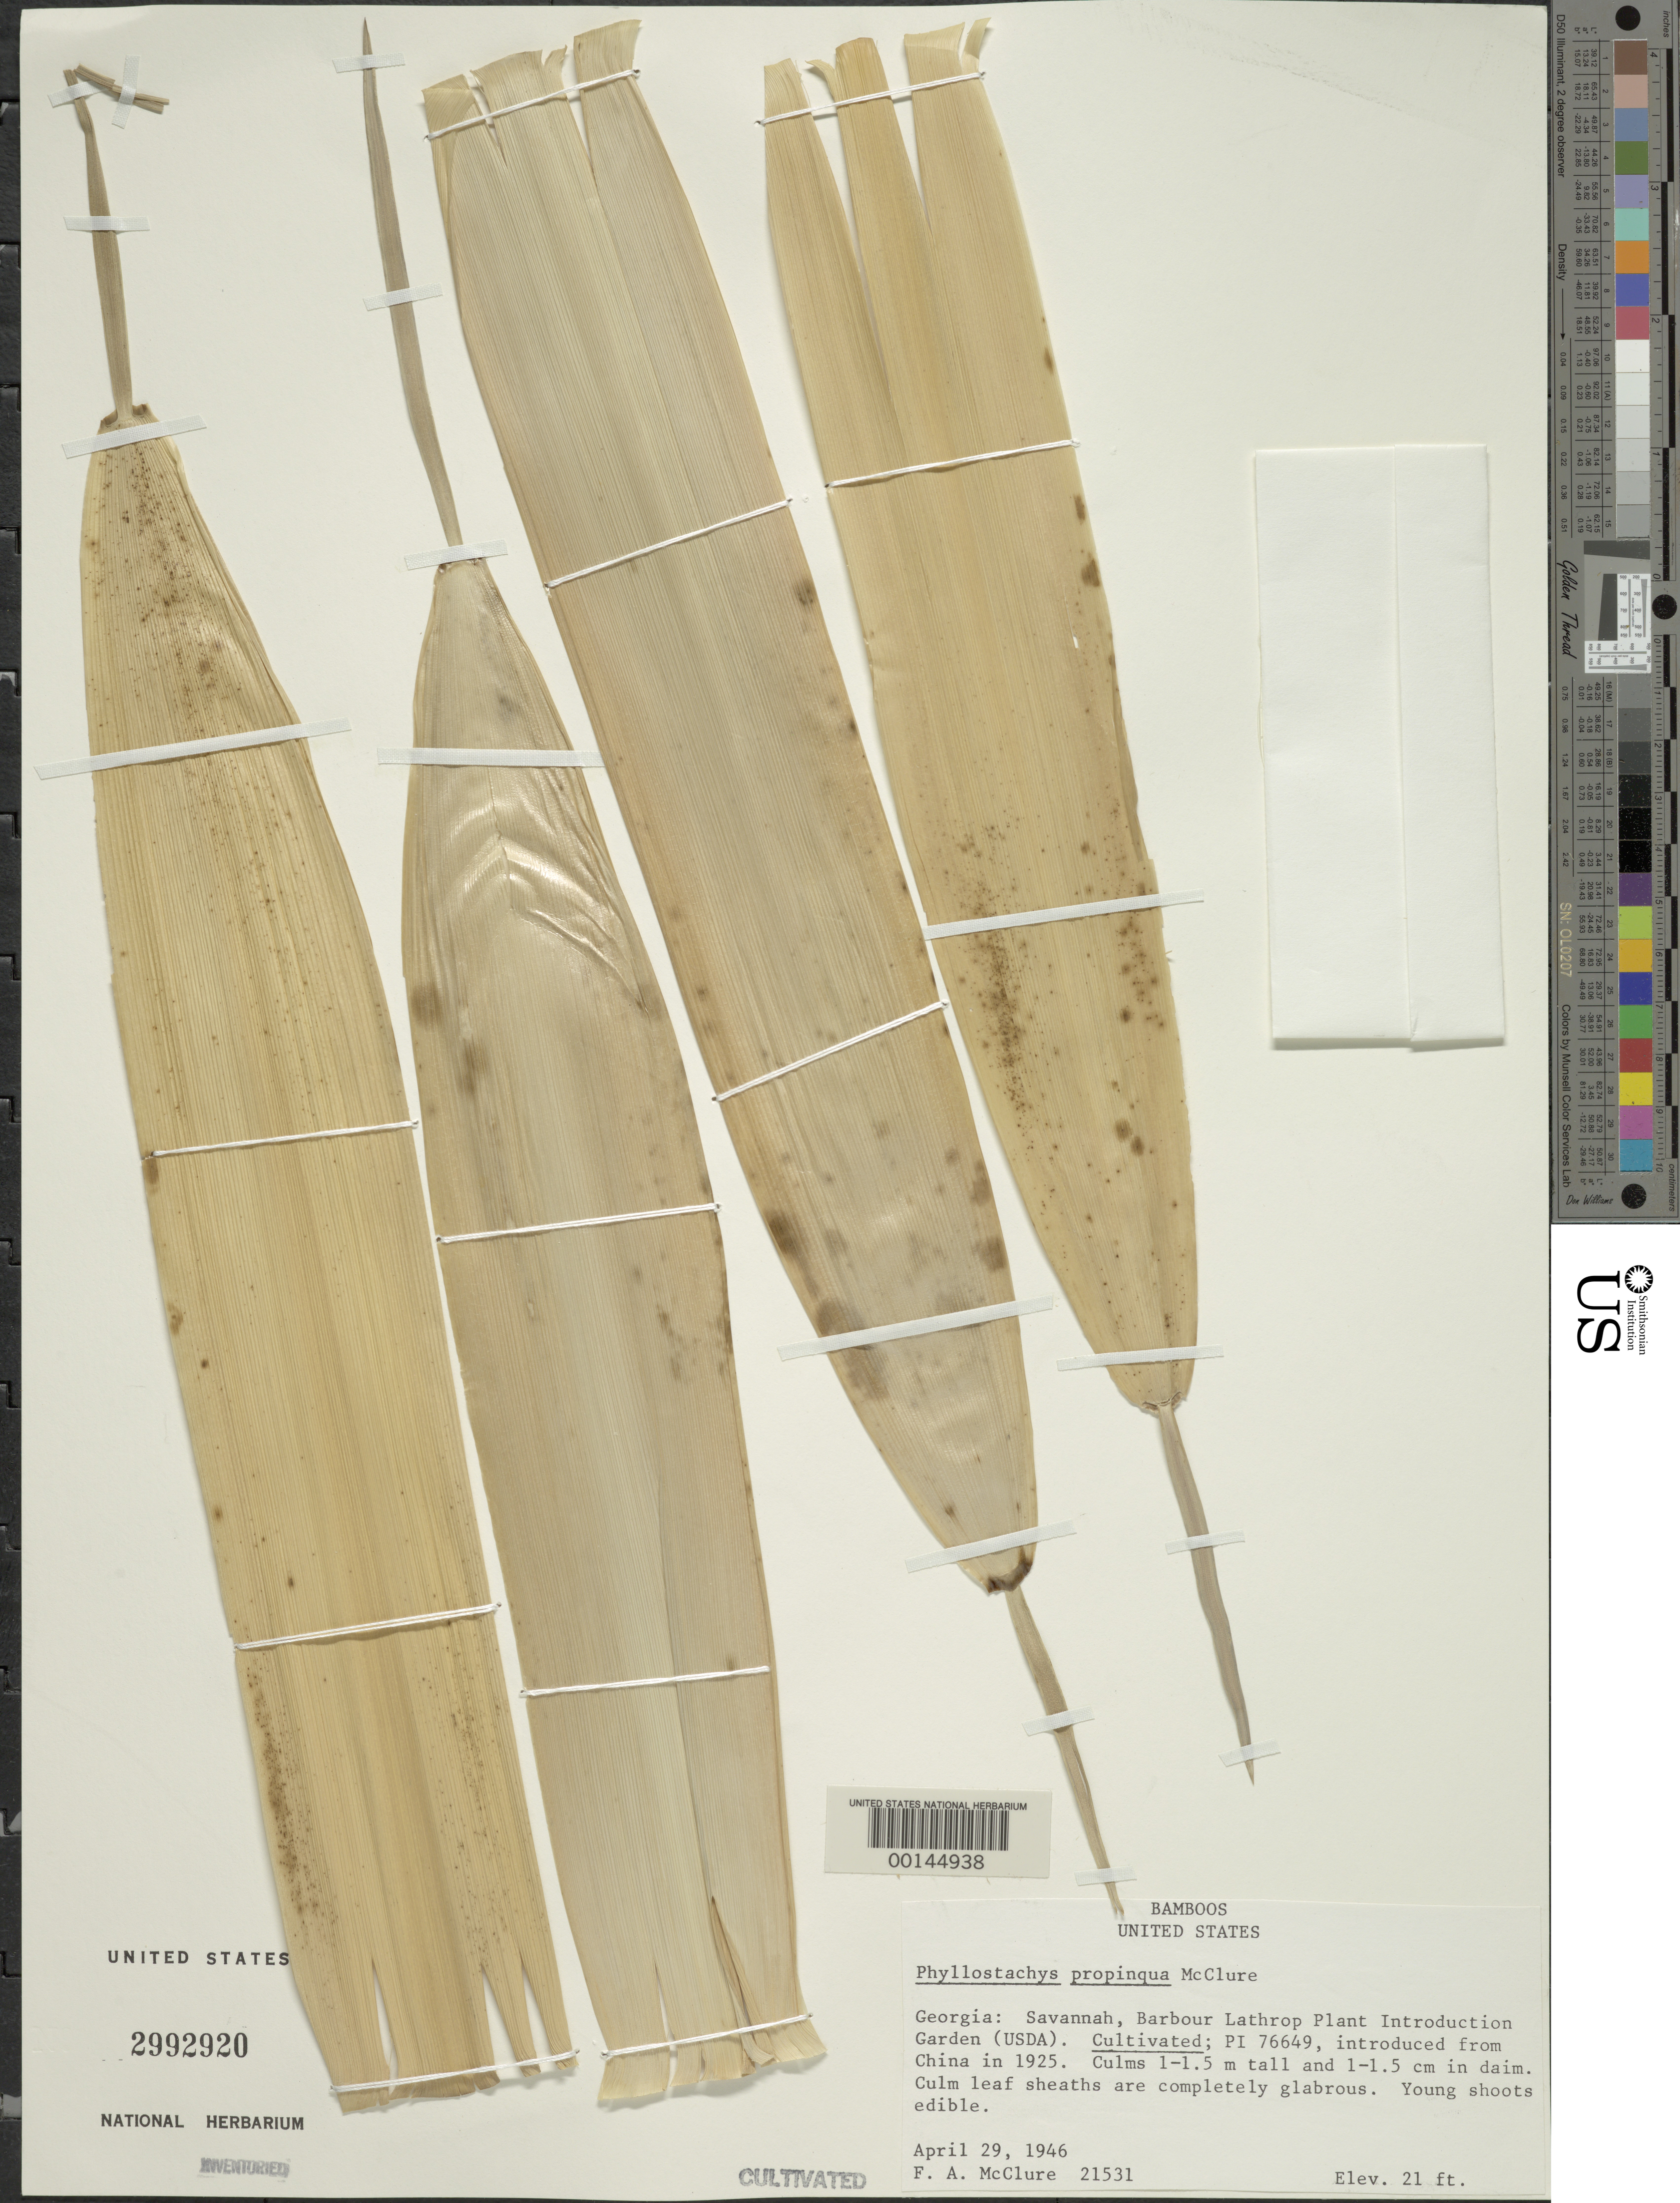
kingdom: Plantae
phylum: Tracheophyta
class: Liliopsida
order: Poales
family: Poaceae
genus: Phyllostachys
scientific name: Phyllostachys propinqua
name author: McClure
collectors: F. A. McClure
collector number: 21531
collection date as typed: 29 Apr 1946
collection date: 1946-04-29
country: United States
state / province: Georgia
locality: Savannah, barbour lathrop p.i. garden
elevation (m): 6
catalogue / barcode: US 2992920